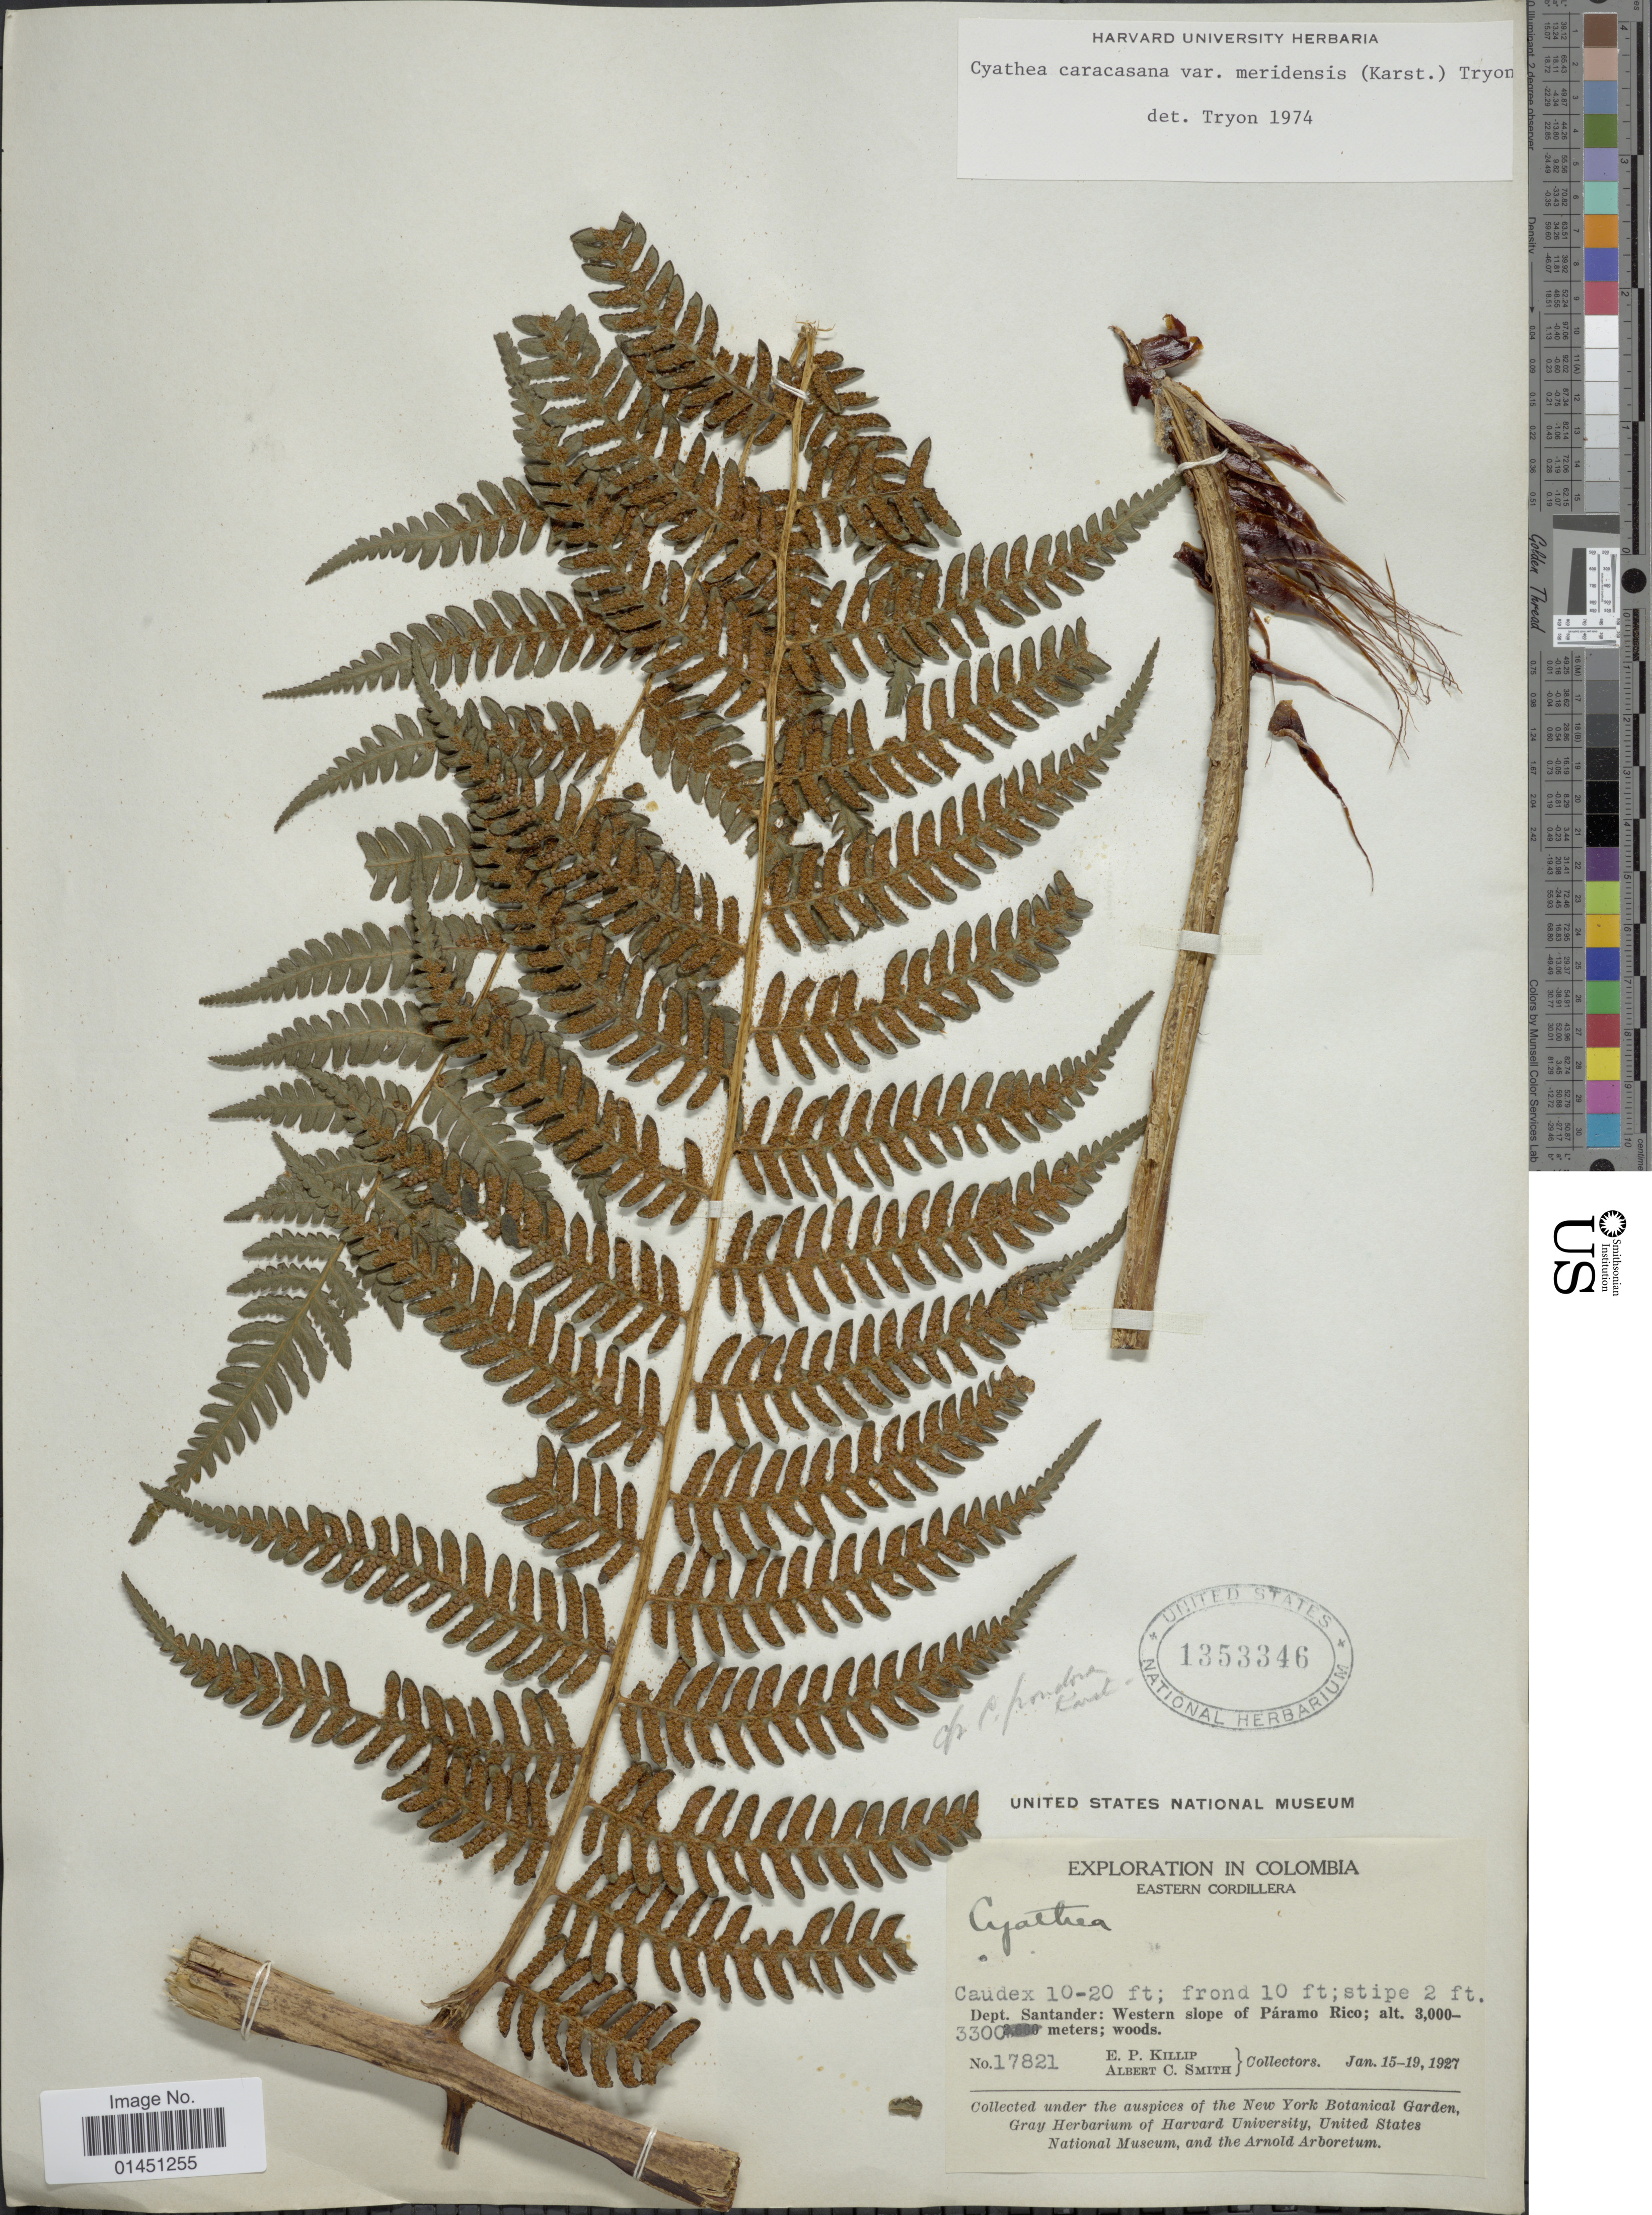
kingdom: Plantae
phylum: Tracheophyta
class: Polypodiopsida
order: Cyatheales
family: Cyatheaceae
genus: Cyathea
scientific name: Cyathea caracasana var. meridensis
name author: (H. Karst.) R.M. Tryon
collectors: E. P. Killip & A. C. Smith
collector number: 17821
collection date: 1927-01-15/1927-01-19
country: Colombia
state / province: Santander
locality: Eastern Cordillera, Western slope of Paramo Rico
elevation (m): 3300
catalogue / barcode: US 1353346